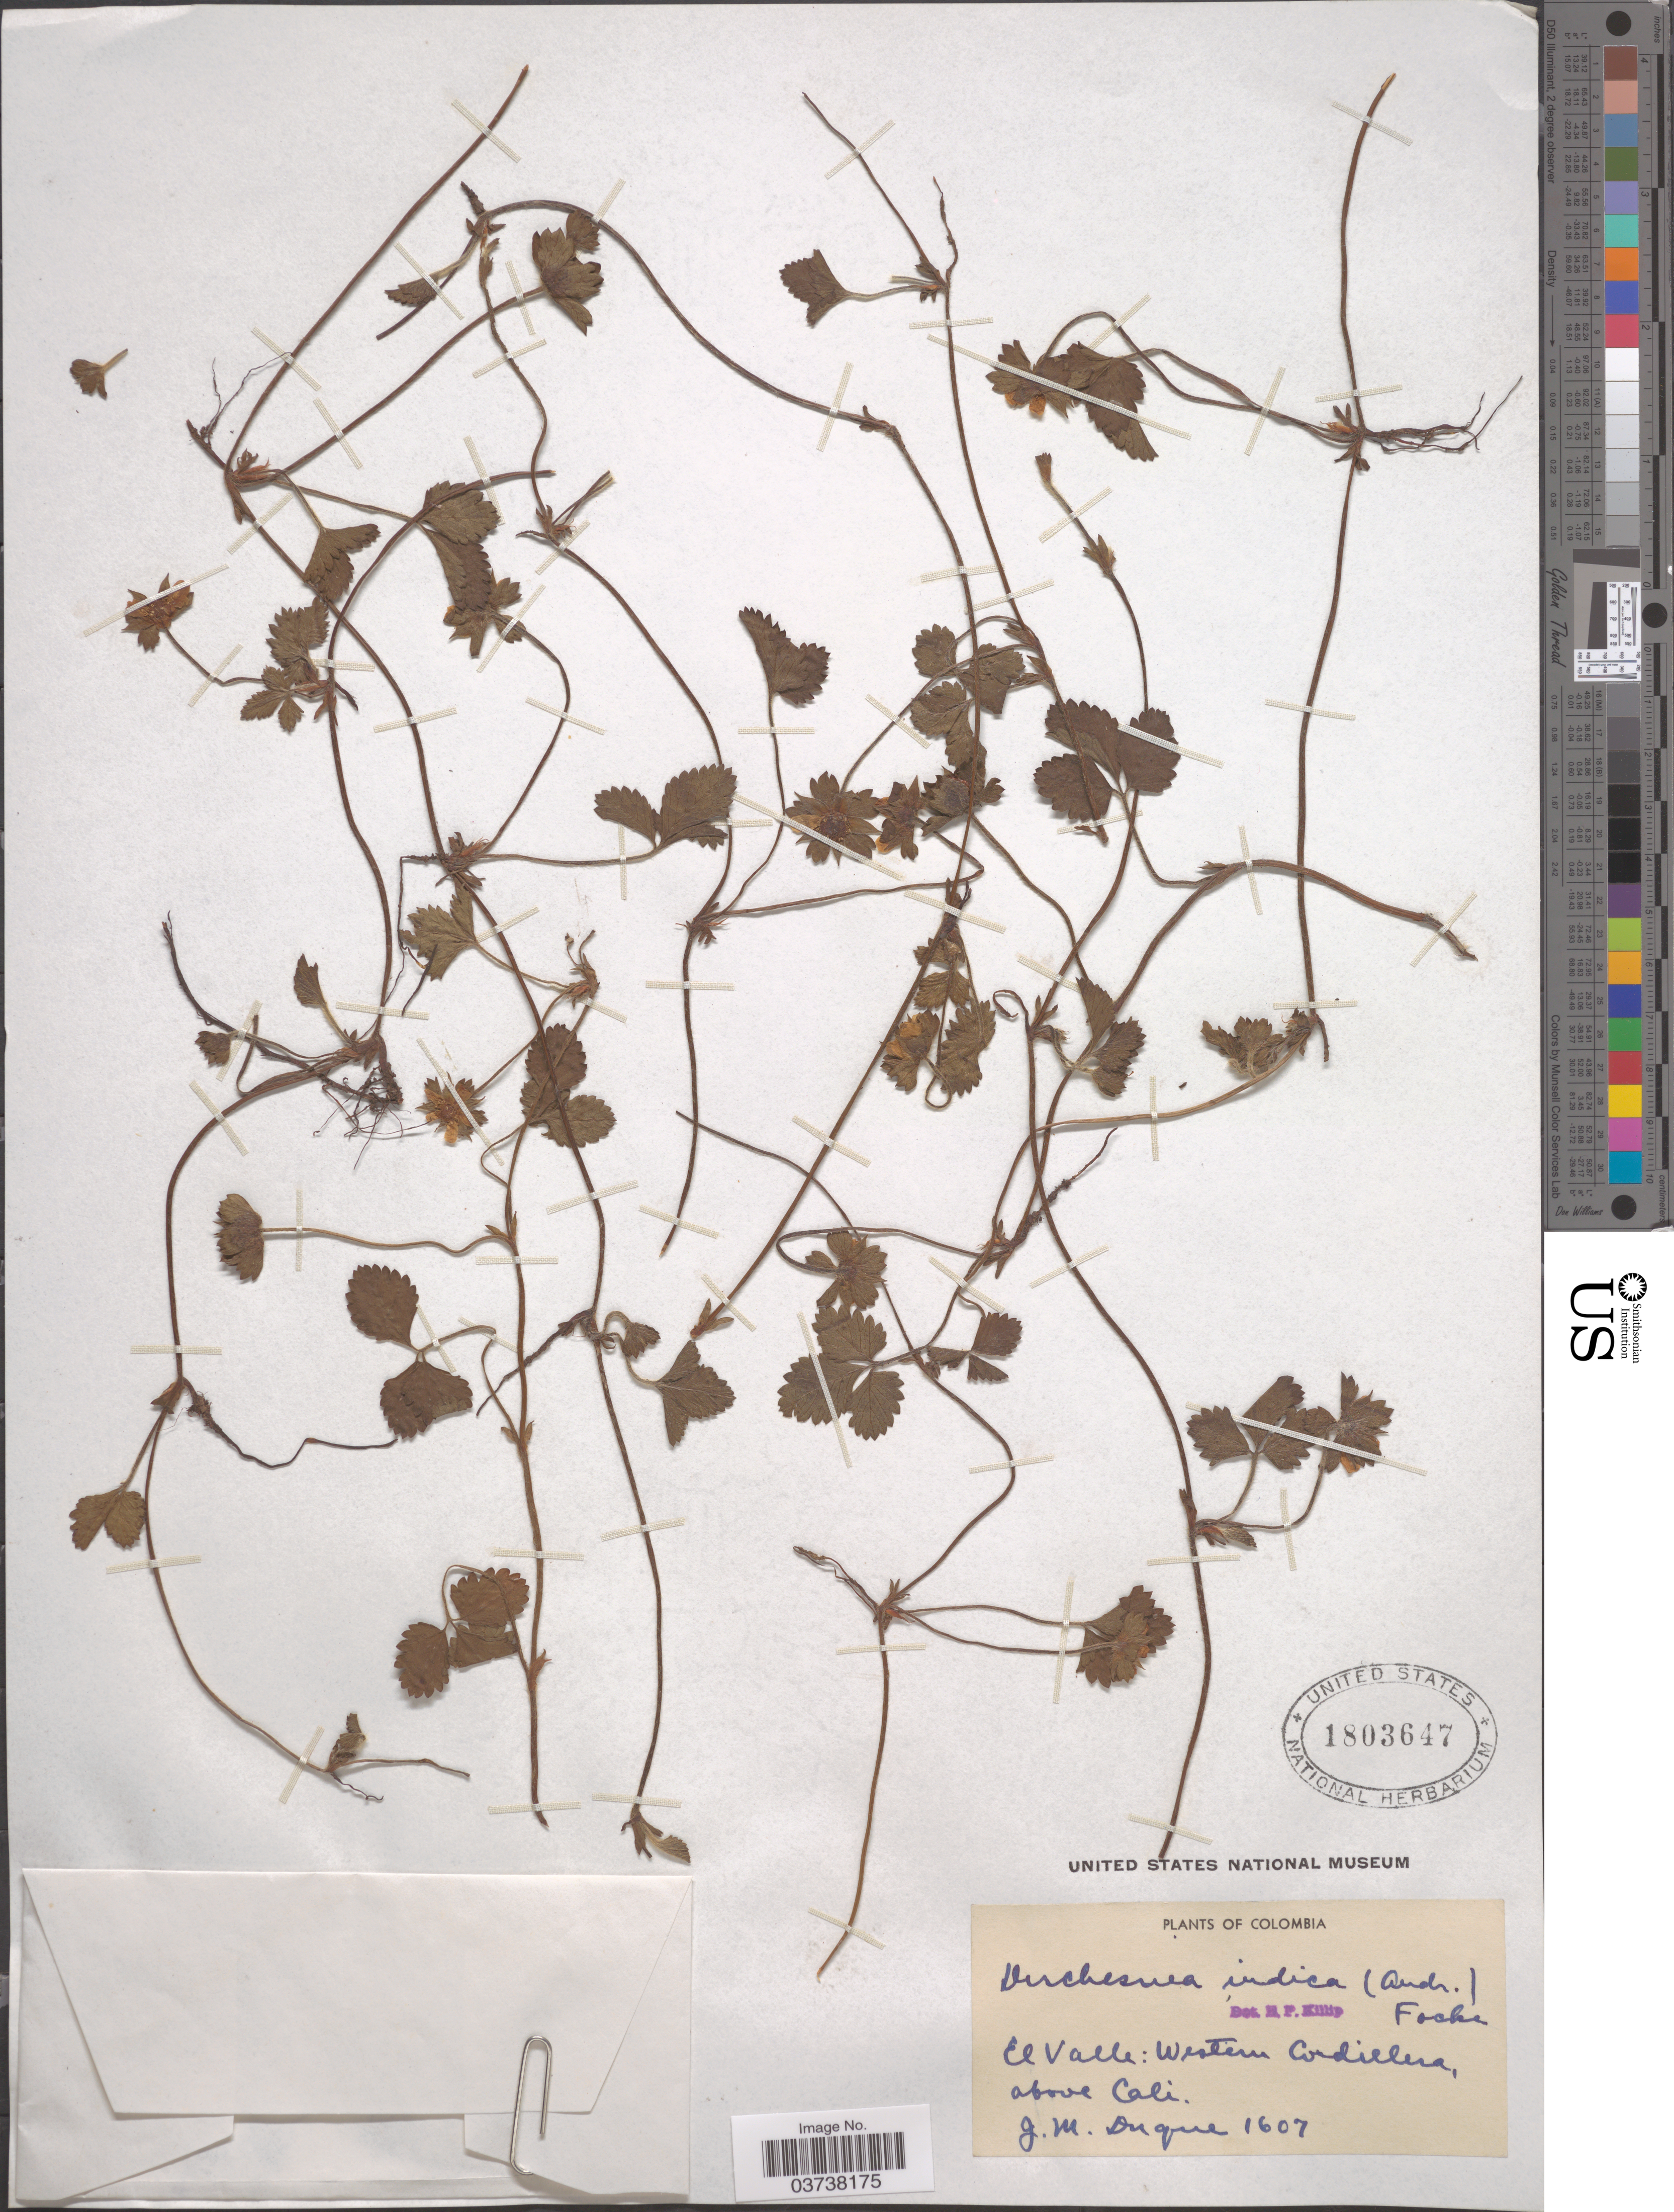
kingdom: Plantae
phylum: Tracheophyta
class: Magnoliopsida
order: Rosales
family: Rosaceae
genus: Potentilla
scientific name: Potentilla indica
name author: (Andrews) Th. Wolf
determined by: Strong, Mark T., (BOT), Smithsonian Institution - National Museum of Natural History (UNITED STATES)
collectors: J. Duque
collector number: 1607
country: Colombia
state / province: Valle del Cauca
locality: El Valle: Western Cordillera, above Cali.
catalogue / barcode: US 1803647